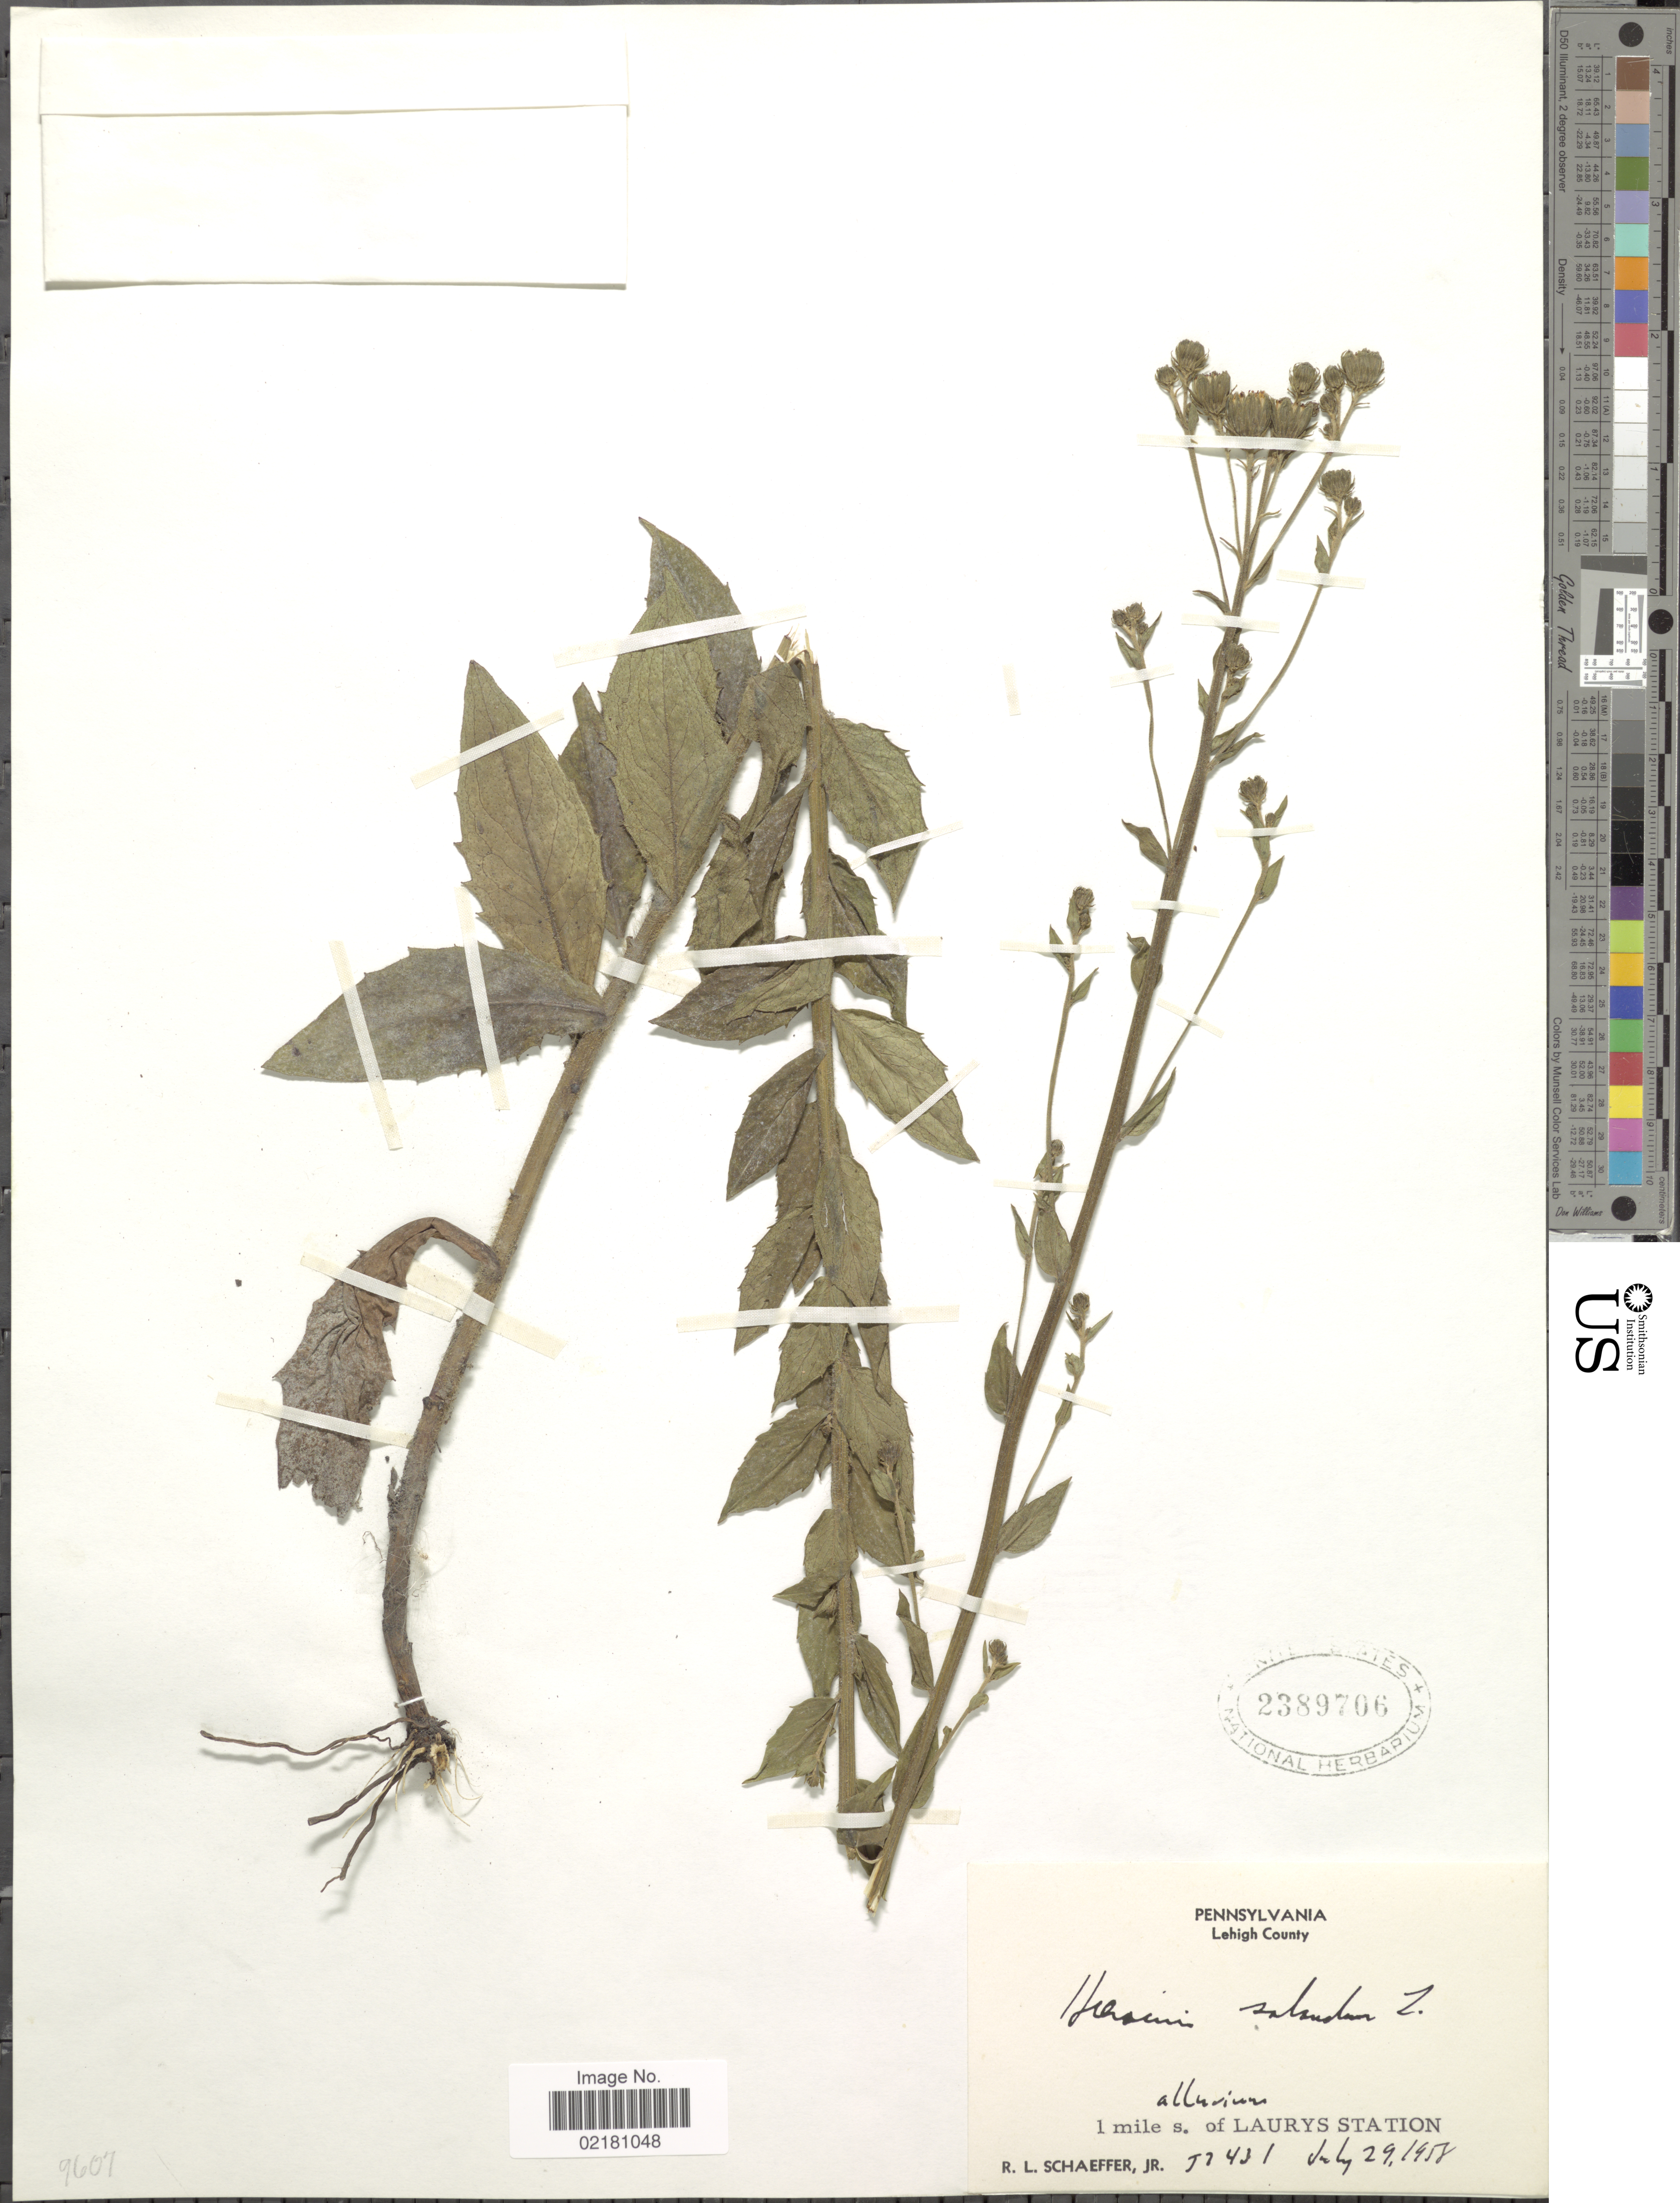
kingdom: Plantae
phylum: Tracheophyta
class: Magnoliopsida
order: Asterales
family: Asteraceae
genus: Hieracium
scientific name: Hieracium sabaudum subsp. vagum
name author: Zahn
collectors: R. L. Schaeffer Jr.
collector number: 52431*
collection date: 1958-07-29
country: United States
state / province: Pennsylvania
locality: Lehigh County. 1 mile s. of Laurys Station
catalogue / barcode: US 2389706